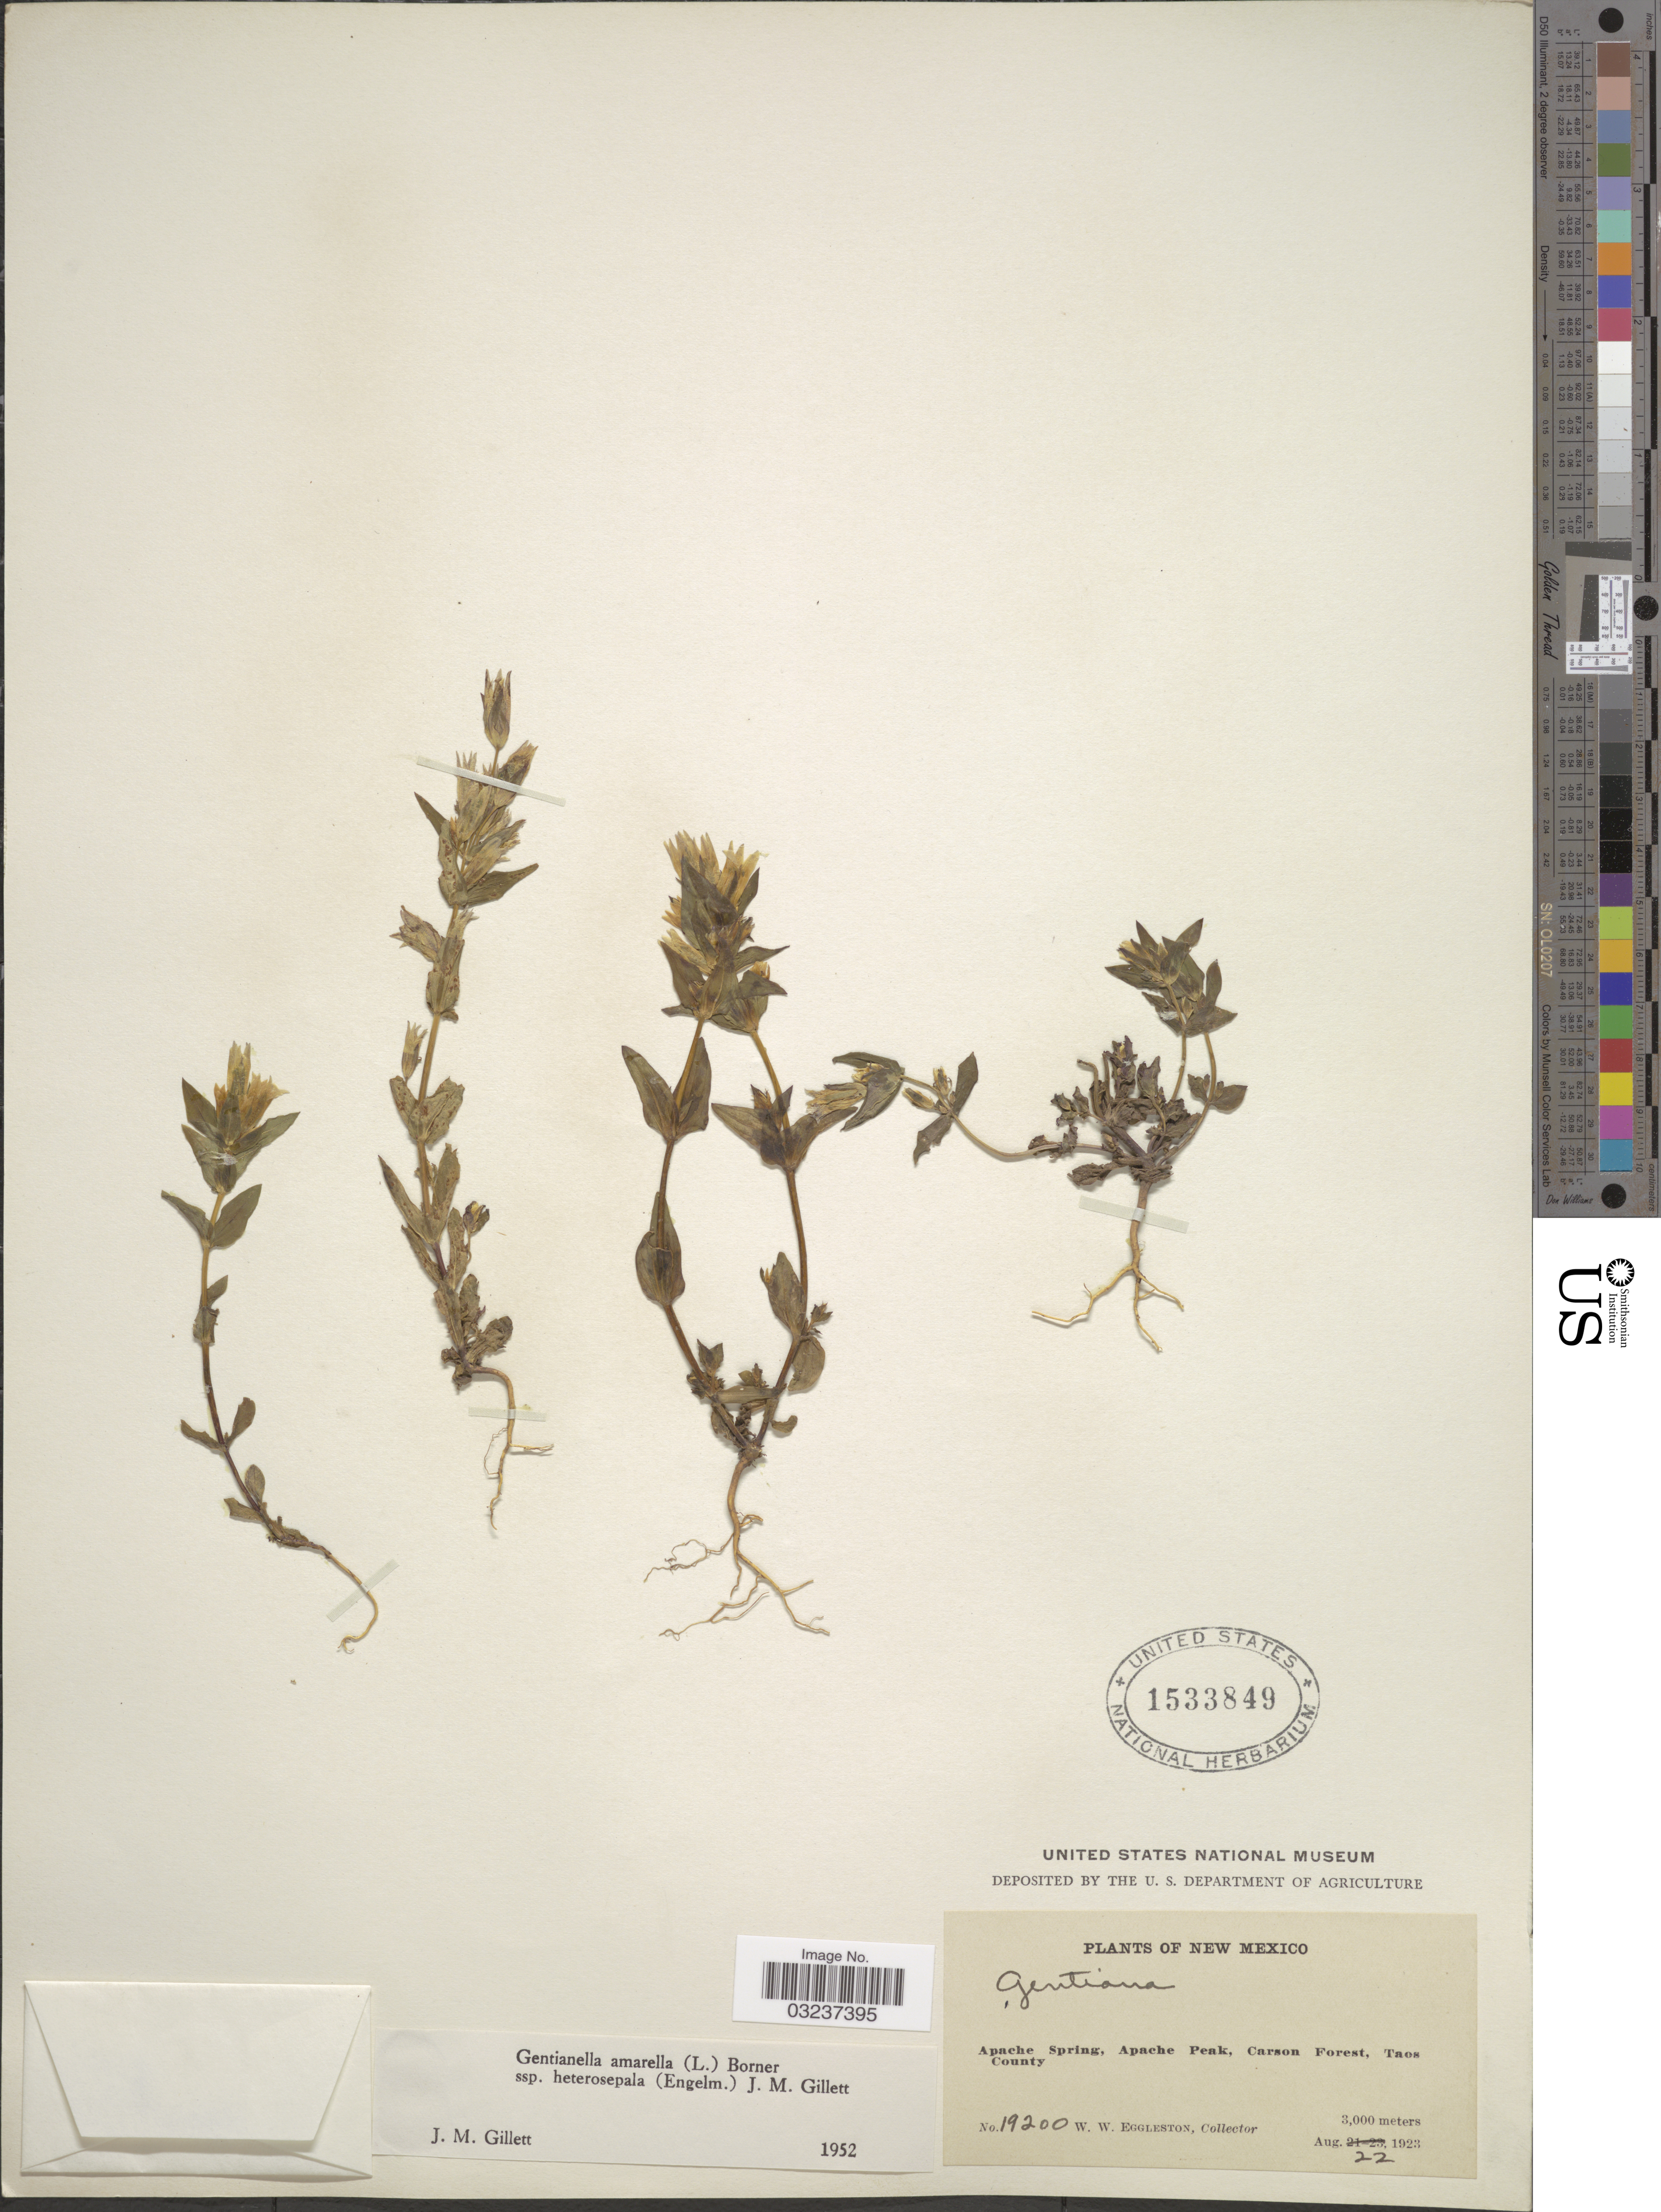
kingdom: Plantae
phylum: Tracheophyta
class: Magnoliopsida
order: Gentianales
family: Gentianaceae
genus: Gentianella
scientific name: Gentianella amarella subsp. heterosepala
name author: (Engelm.) J.M. Gillet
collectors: W. W. Eggleston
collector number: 19200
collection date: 1923-08-22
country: United States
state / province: New Mexico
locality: Apache Spring, Apache Peak, Carson Forest, Taos County.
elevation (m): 3000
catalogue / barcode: US 1533849